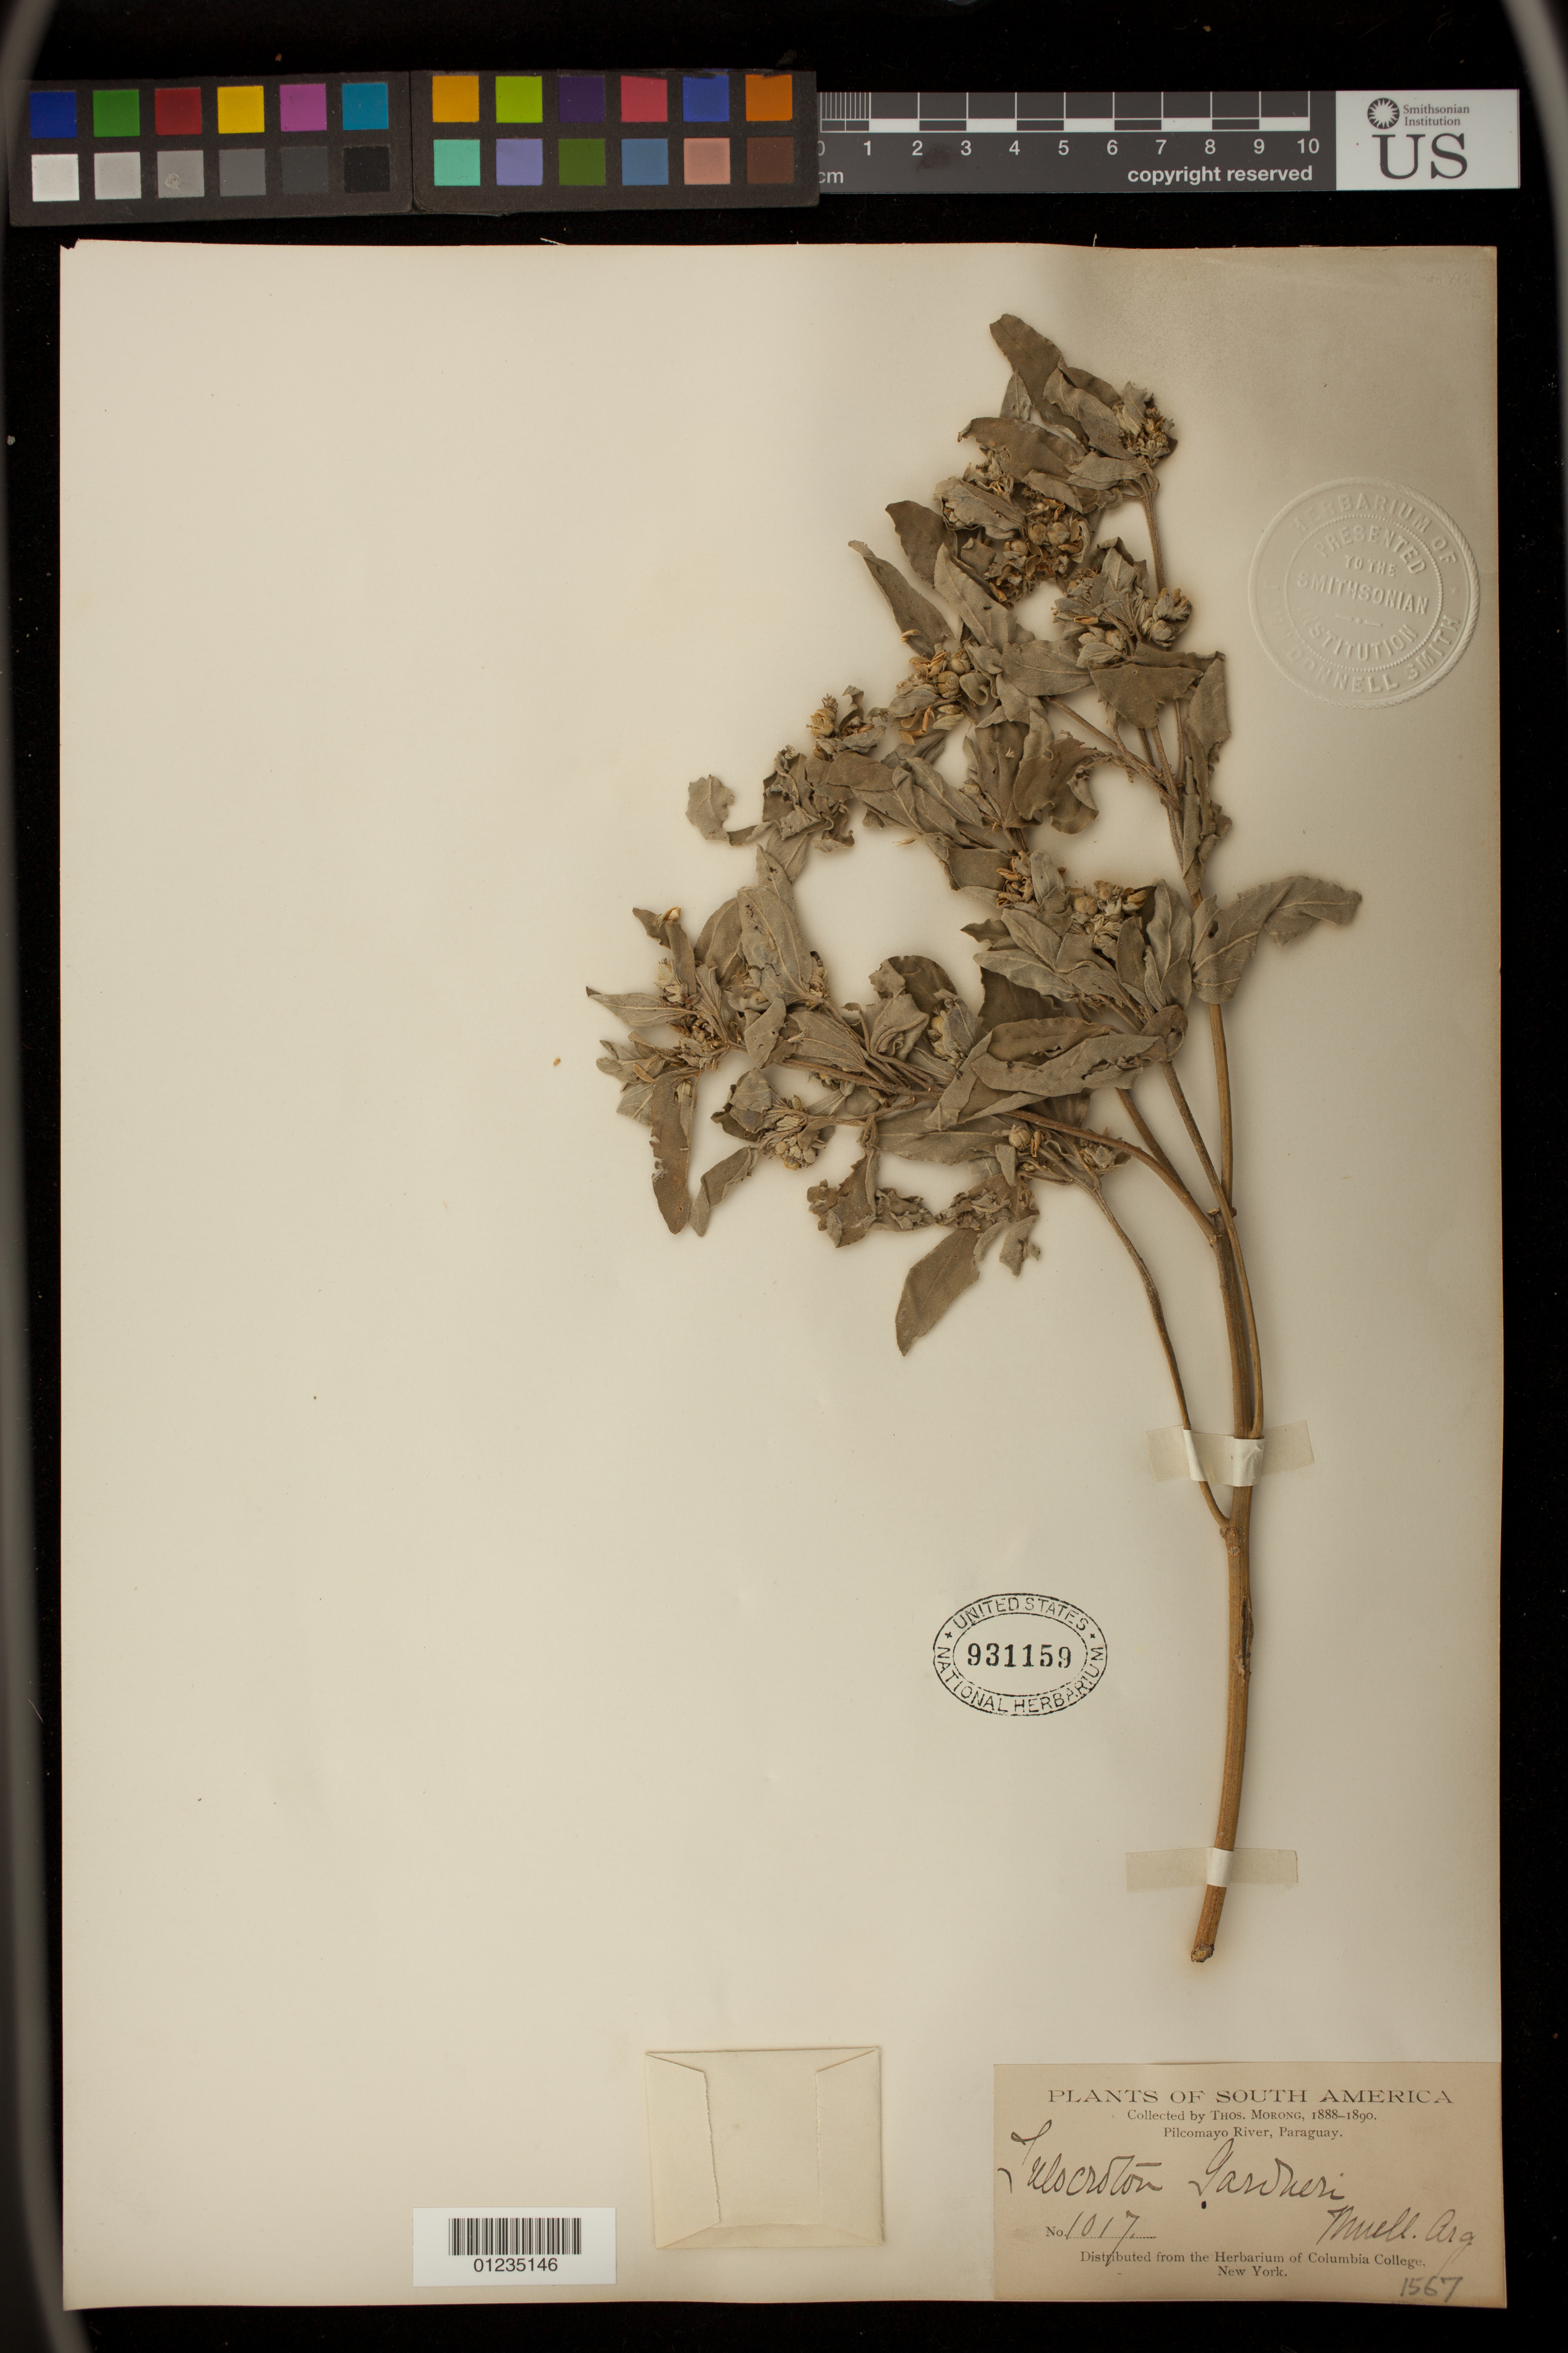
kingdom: Plantae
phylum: Tracheophyta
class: Magnoliopsida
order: Malpighiales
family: Euphorbiaceae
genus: Julocroton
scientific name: Julocroton gardneri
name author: Müll. Arg. in Mart.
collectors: T. Morong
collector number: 1017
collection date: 1888/1890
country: Paraguay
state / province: Central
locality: Pilcomayo River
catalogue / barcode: US 931159